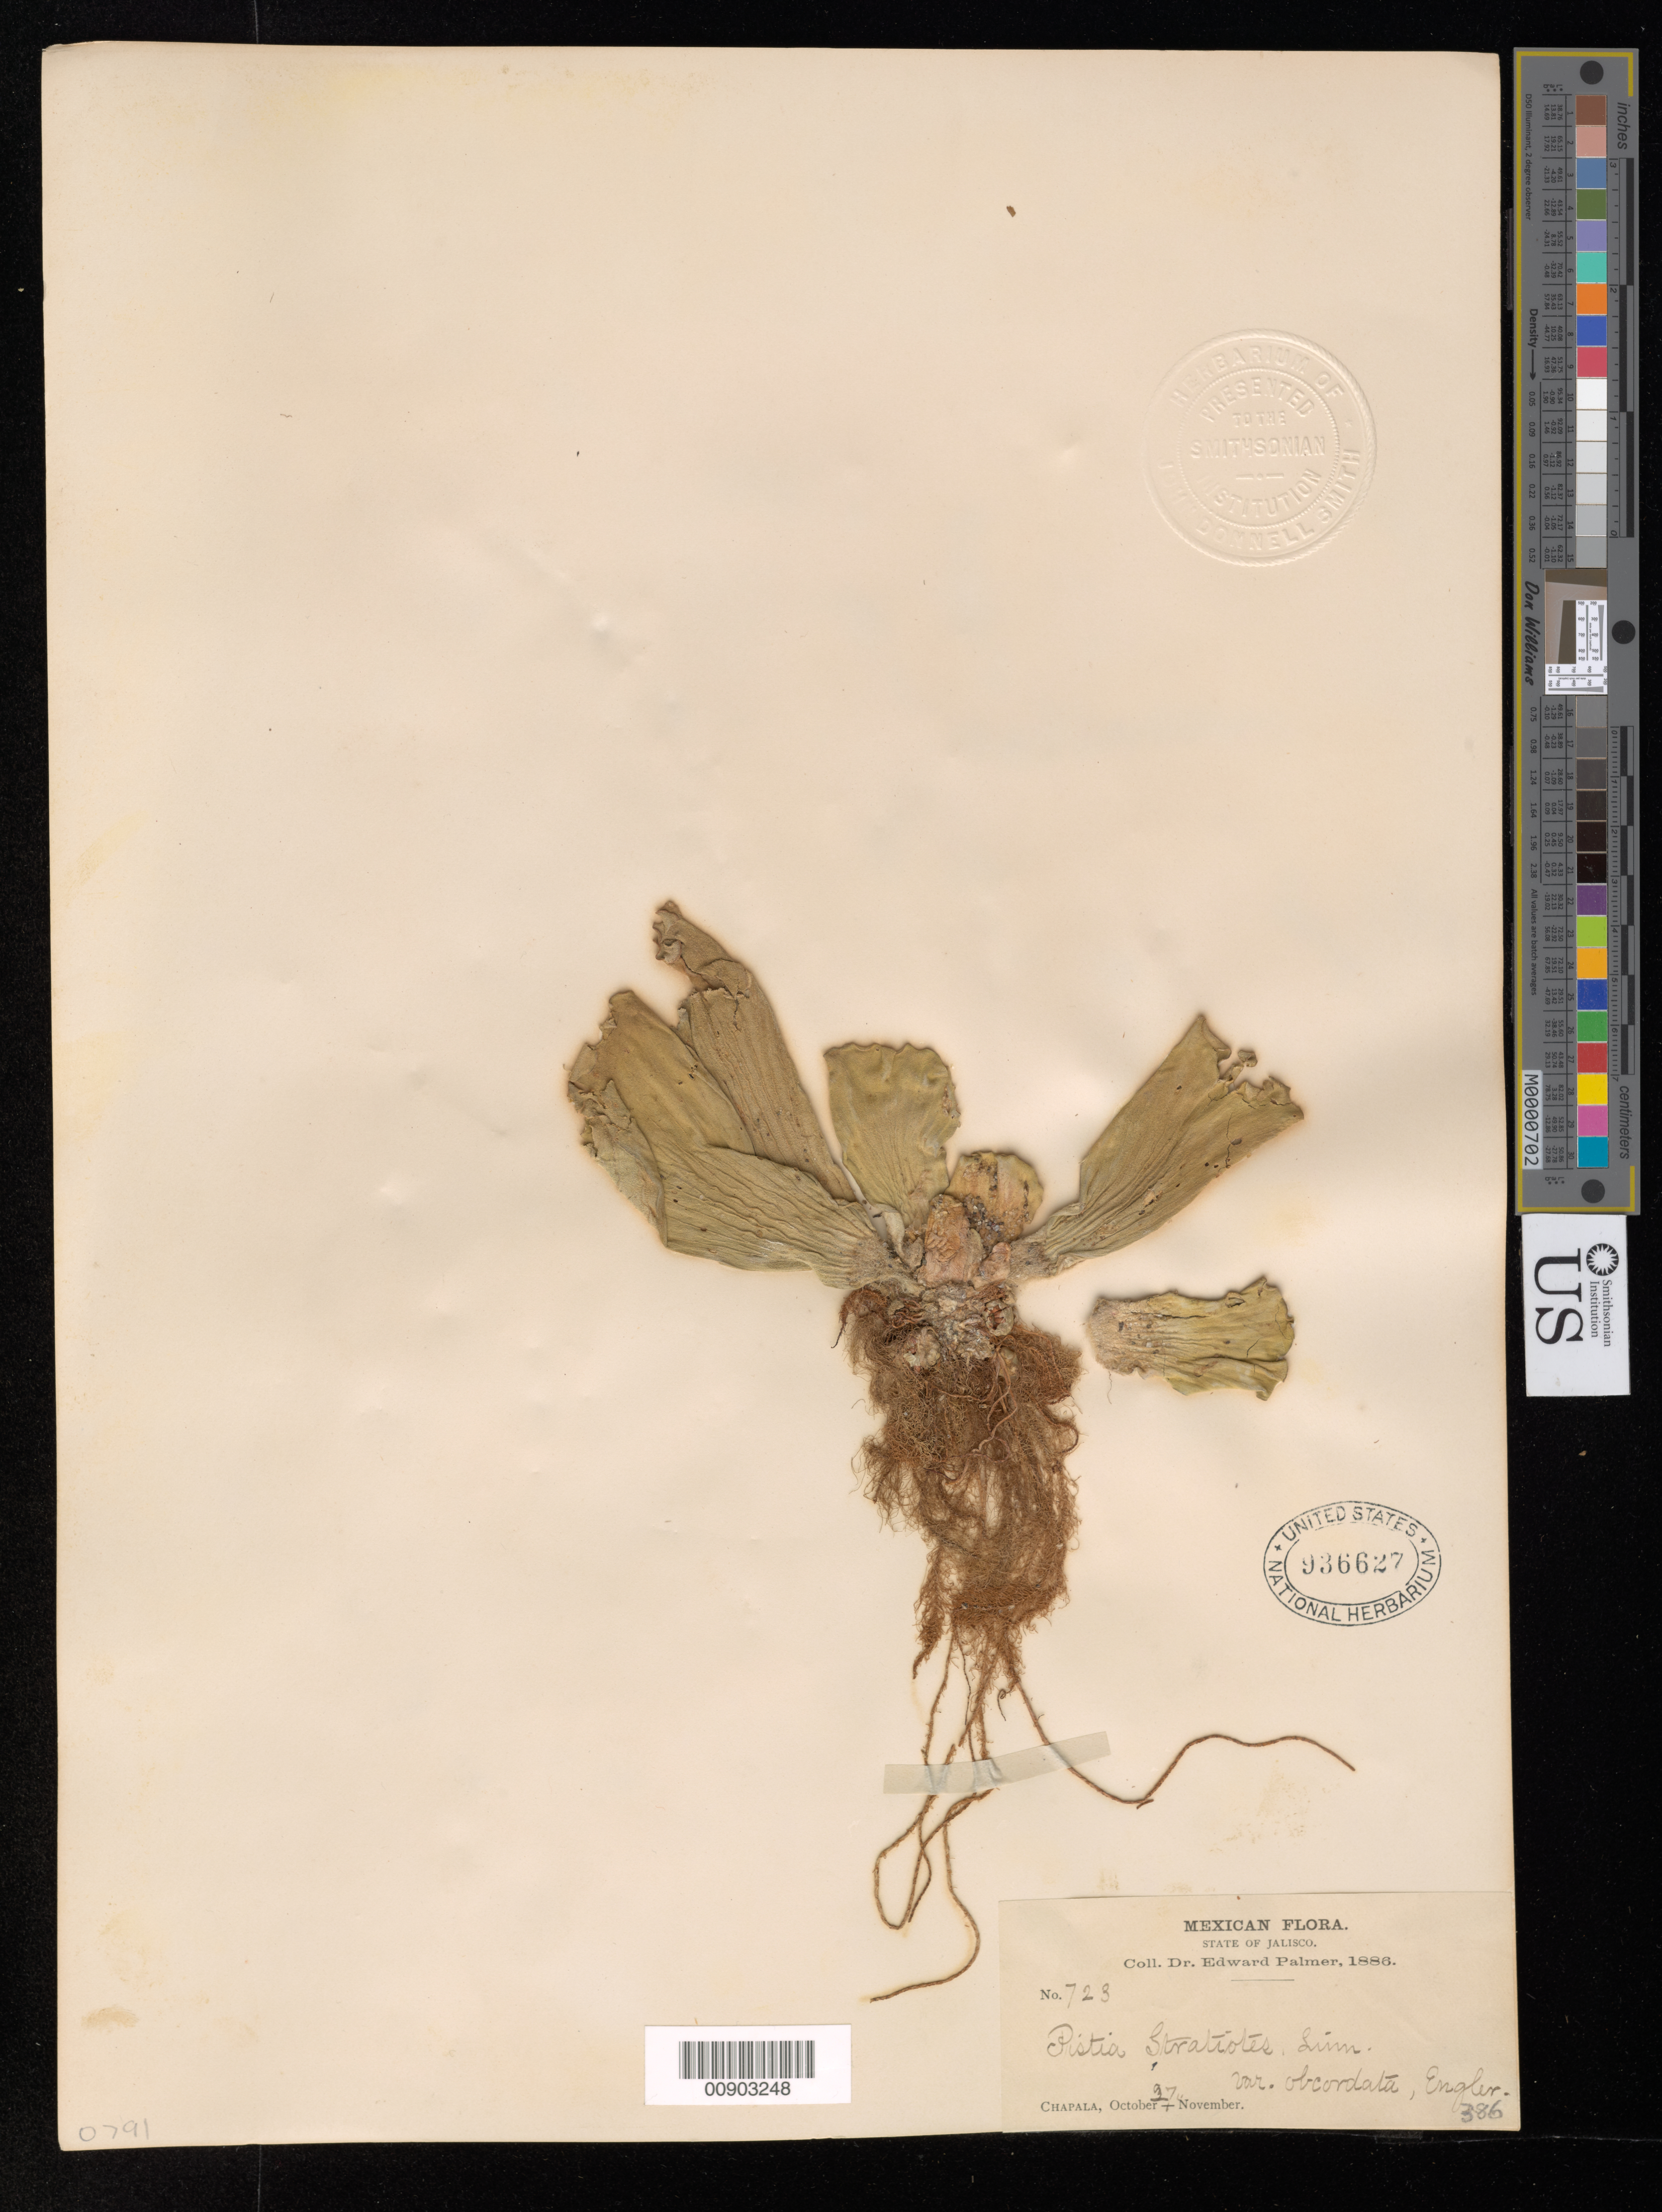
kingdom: Plantae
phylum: Tracheophyta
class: Liliopsida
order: Alismatales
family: Araceae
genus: Pistia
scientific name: Pistia stratiotes var. obcordata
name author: (Schleid.) Engl.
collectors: E. Palmer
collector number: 723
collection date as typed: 27 Oct 1986 to -- Nov 1886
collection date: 1886-11/1986-10-27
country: Mexico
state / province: Jalisco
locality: Chapala, Jalisco.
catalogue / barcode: US 936627